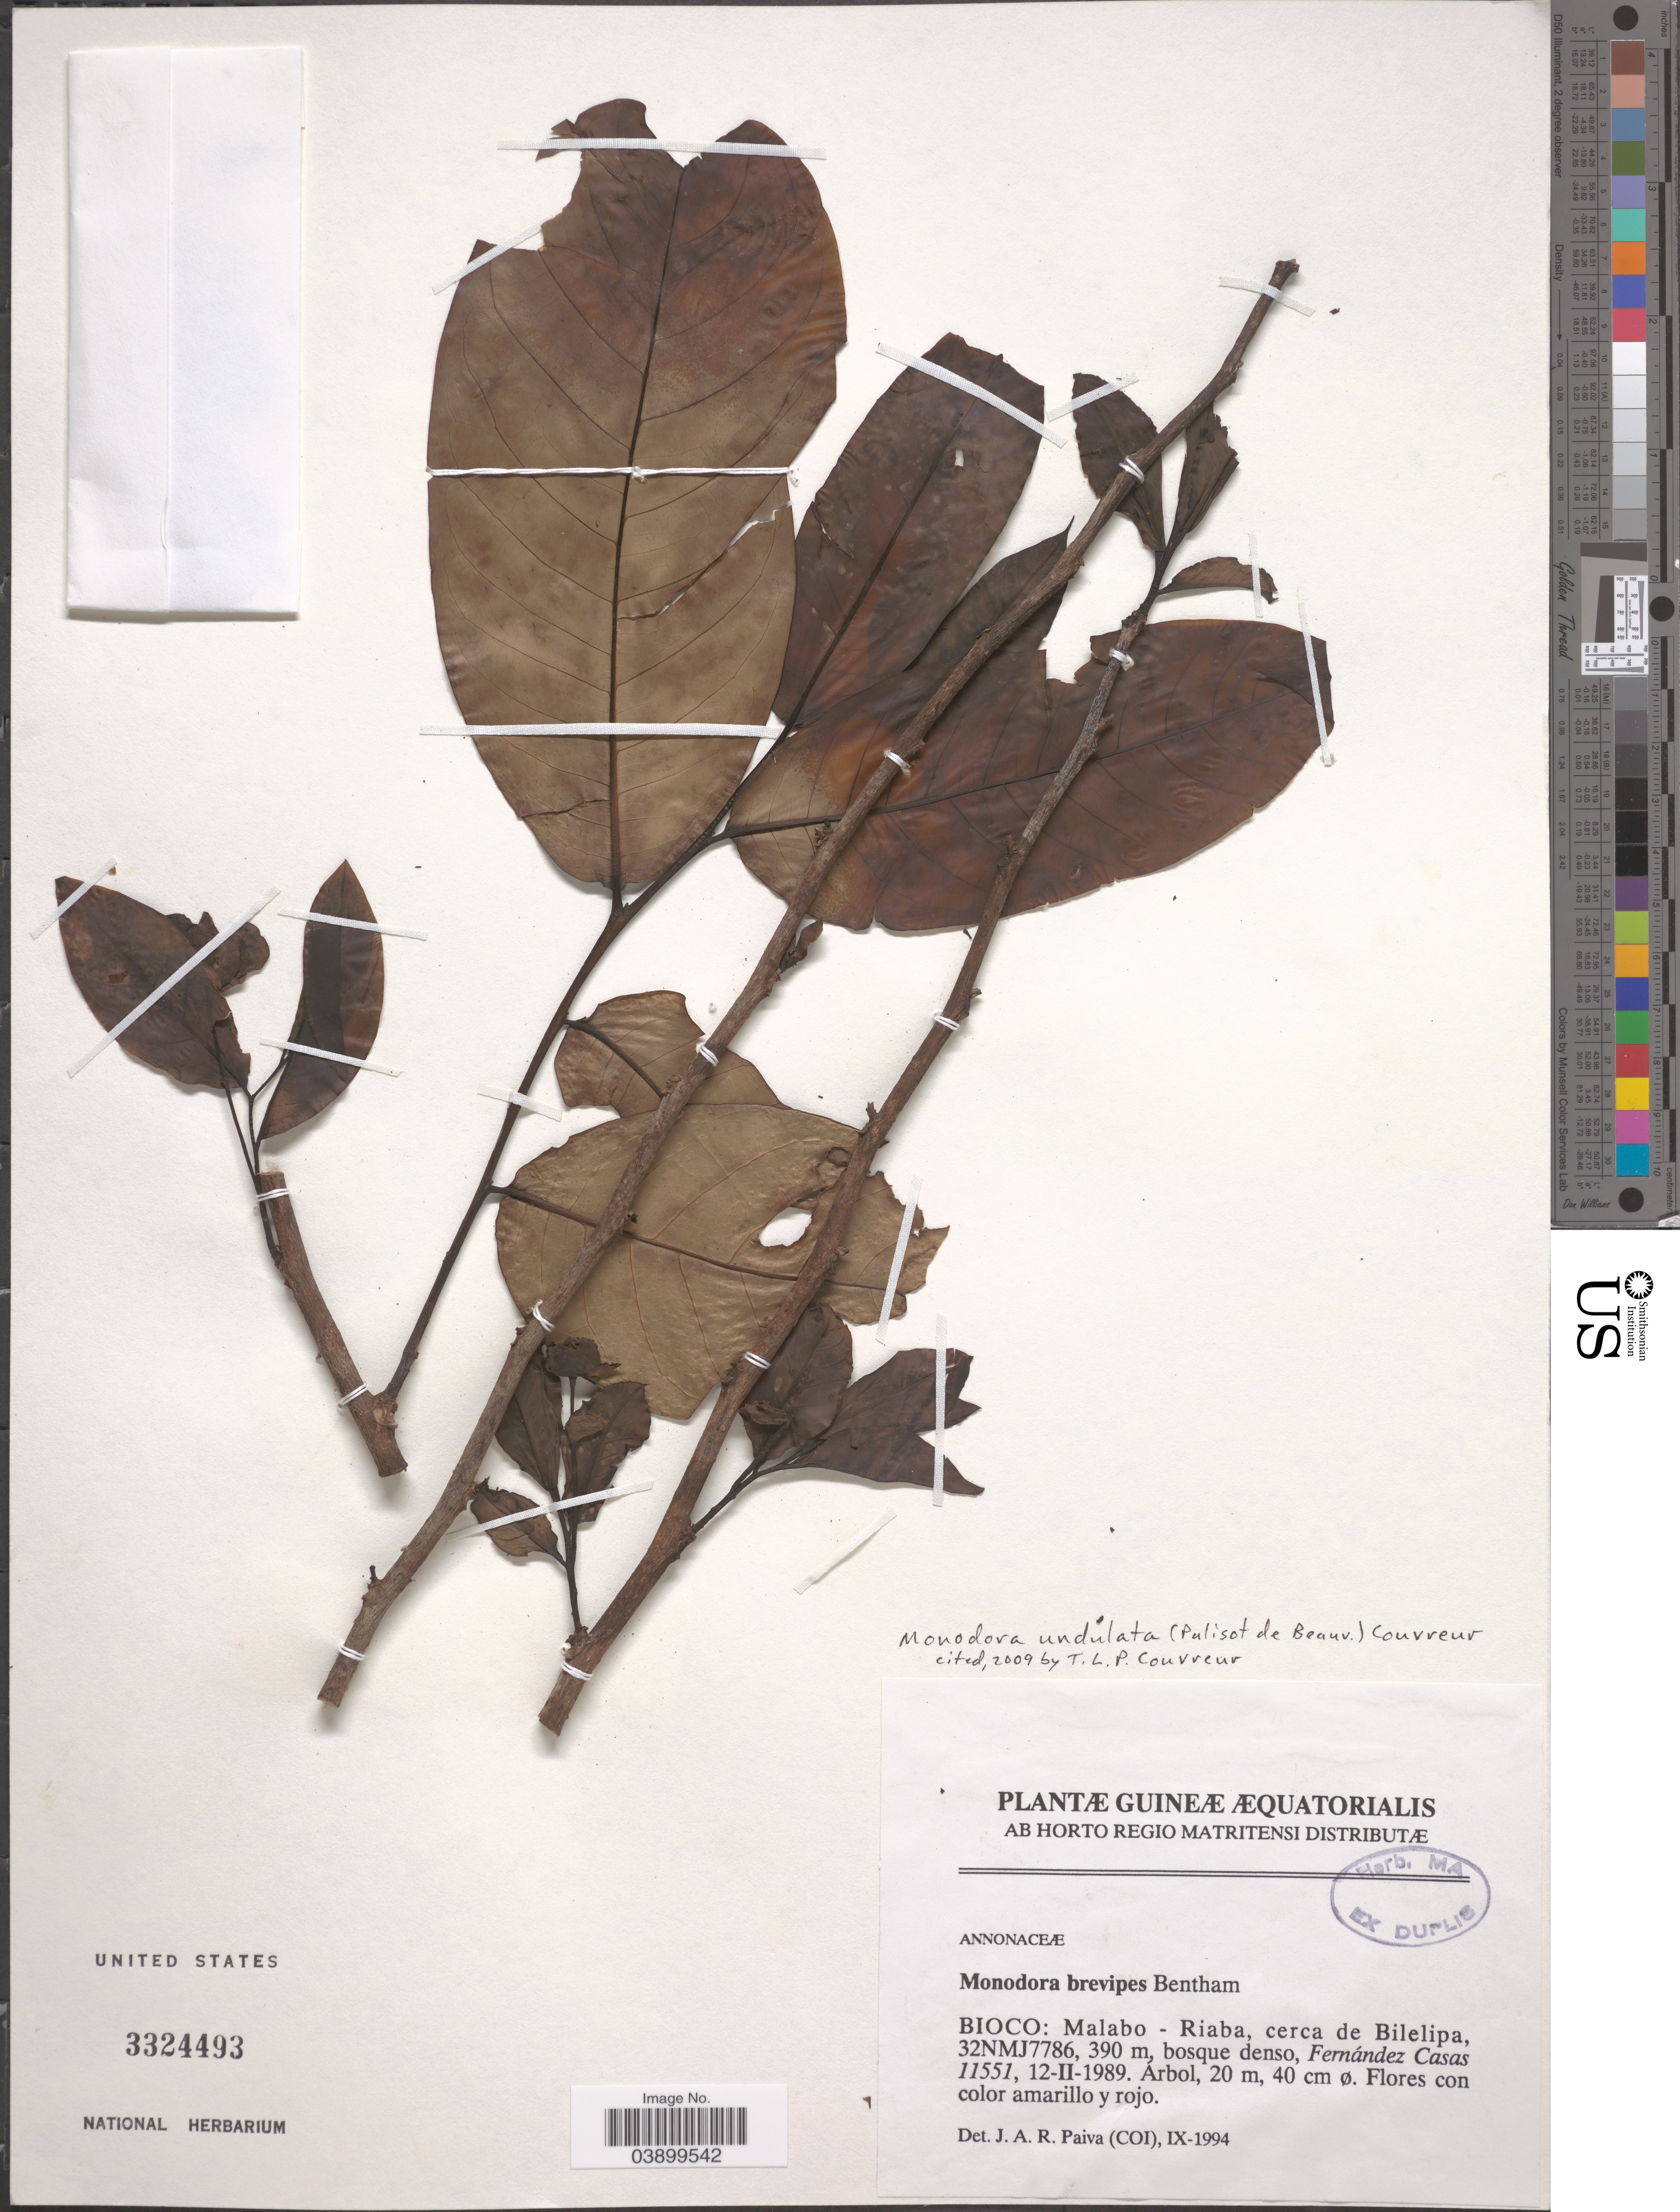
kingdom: Plantae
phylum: Tracheophyta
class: Magnoliopsida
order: Magnoliales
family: Annonaceae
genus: Monodora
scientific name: Monodora undulata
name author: (P. Beauv.) Couvreur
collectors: F. Casas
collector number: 11551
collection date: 1989-02-12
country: Equatorial Guinea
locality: Bioco: Malabo - Riaba, cerca de Bilelipa, 32NMJ7786.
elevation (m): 390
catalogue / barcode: US 3324493